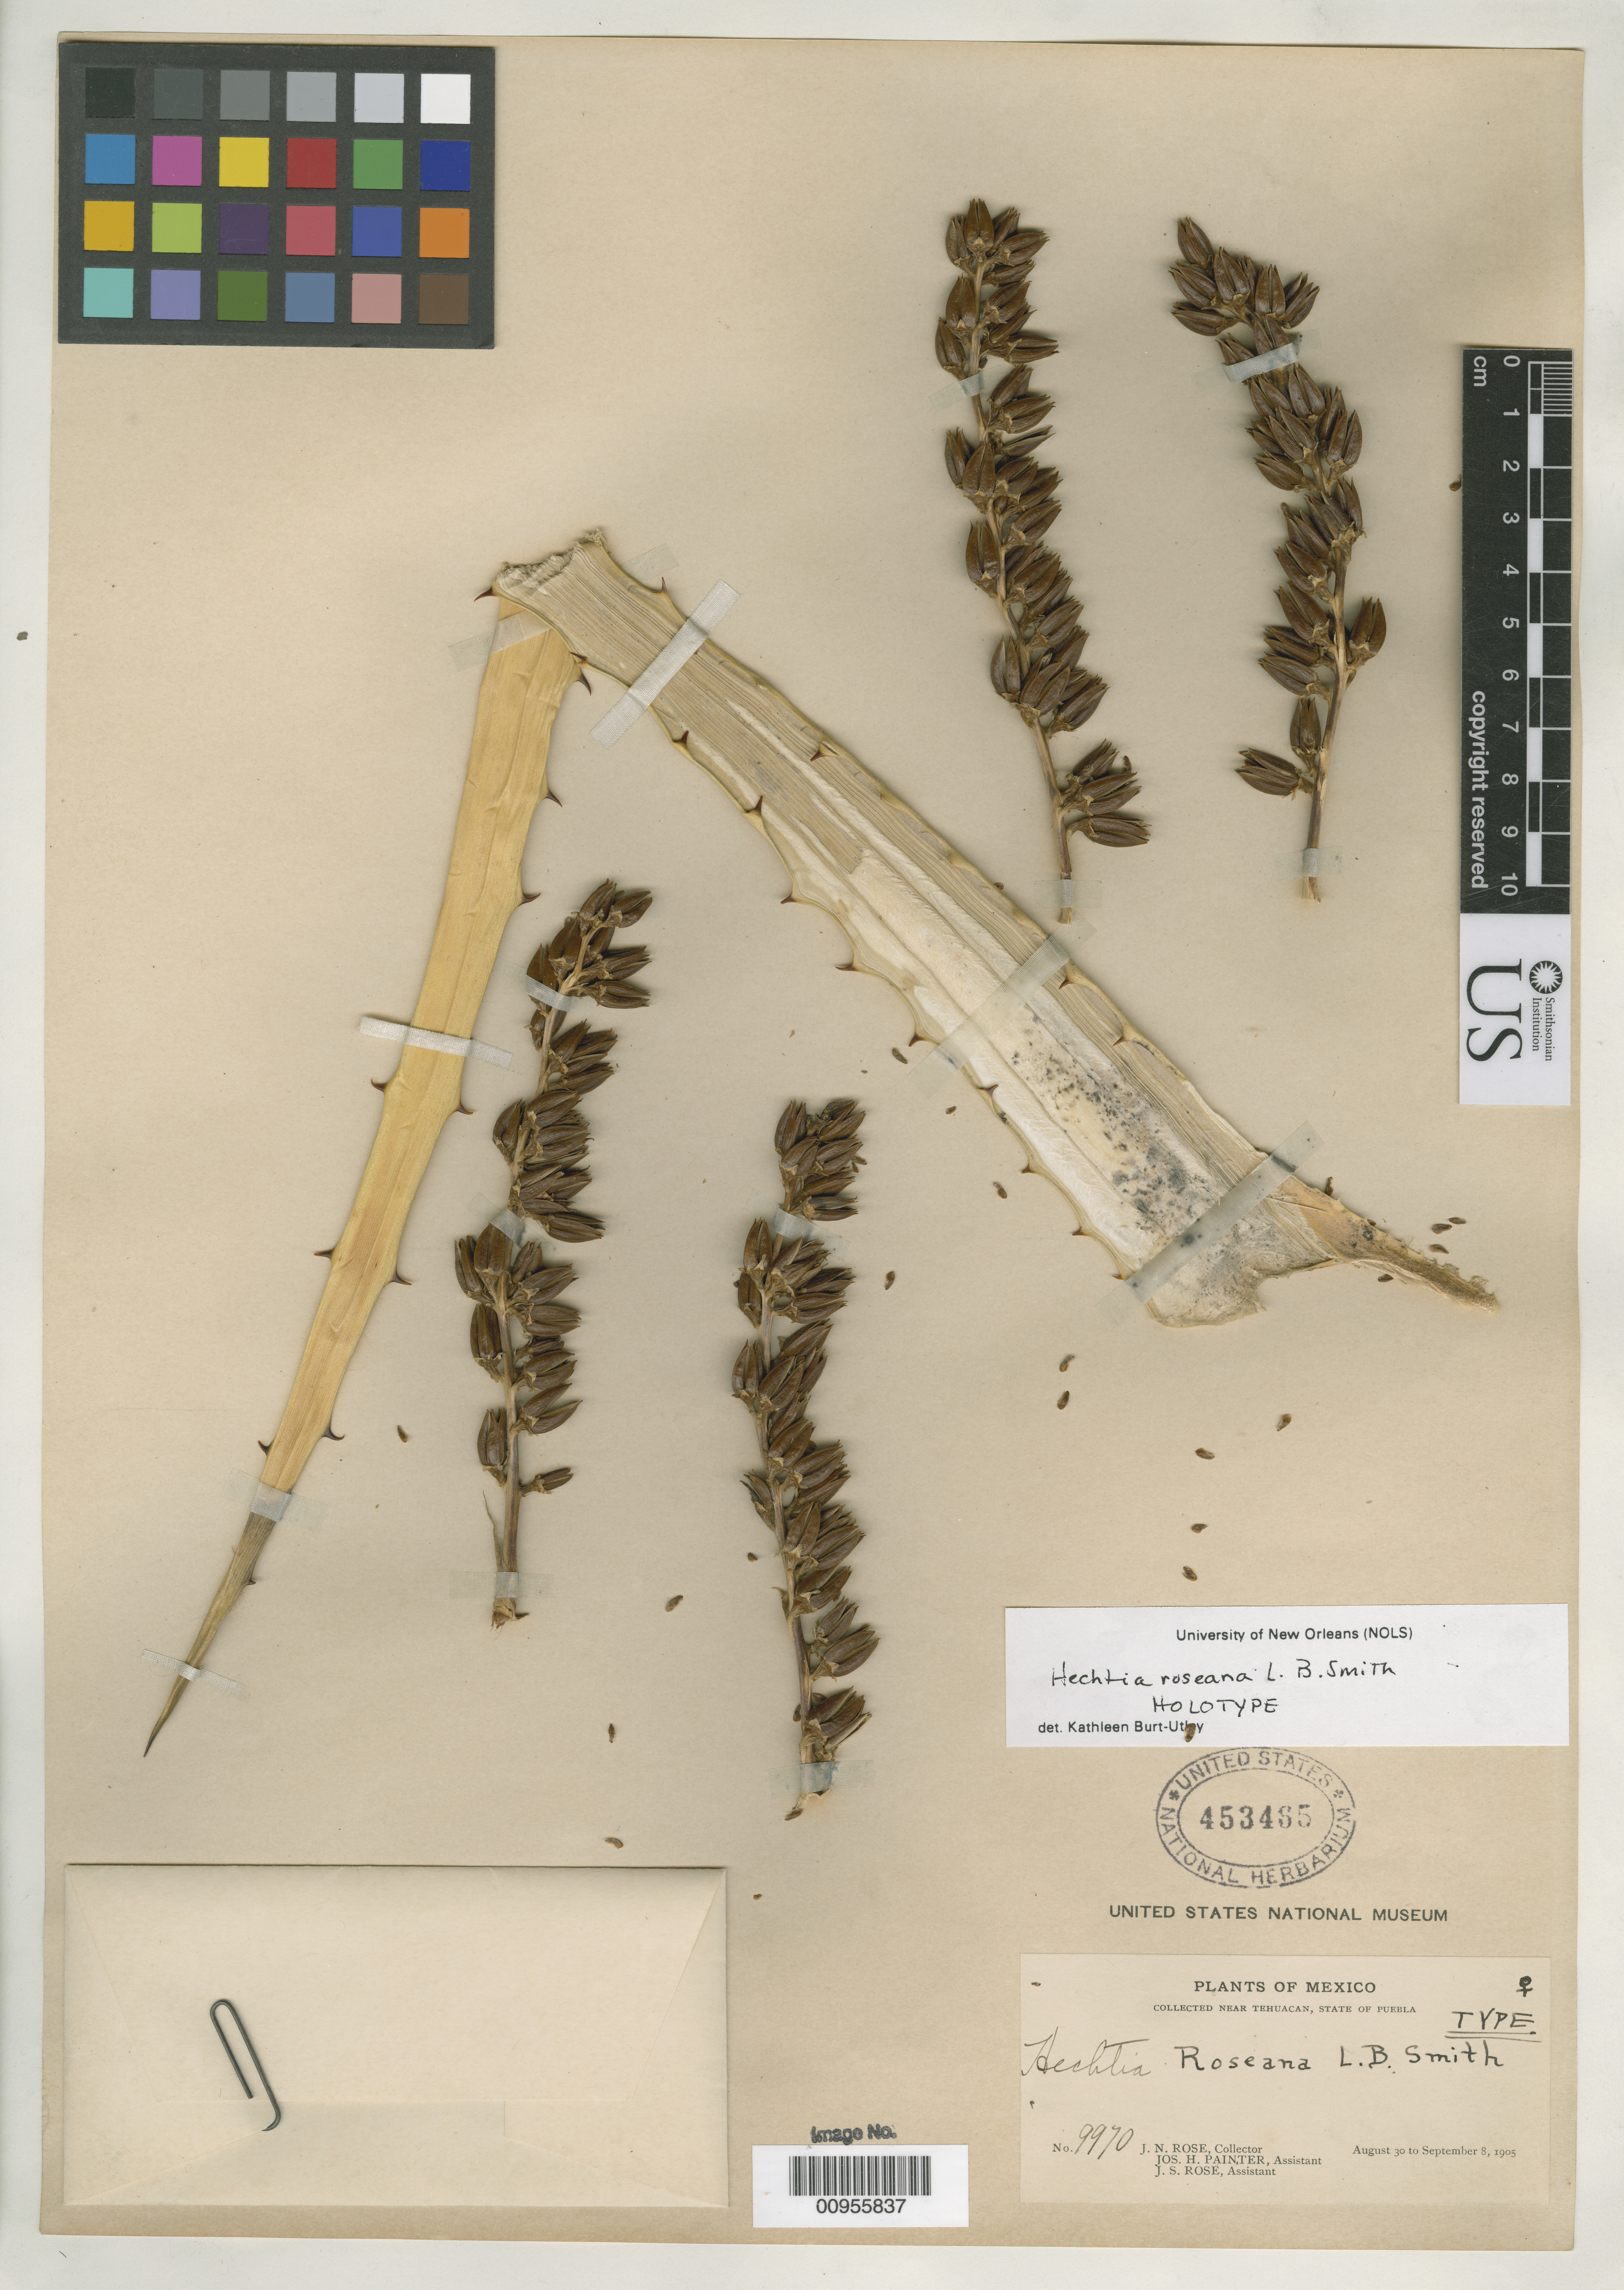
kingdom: Plantae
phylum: Tracheophyta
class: Liliopsida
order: Poales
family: Bromeliaceae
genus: Hechtia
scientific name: Hechtia roseana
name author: L.B. Sm.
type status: Holotype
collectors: J. N. Rose, J. H. Painter & J. S. Rose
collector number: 9970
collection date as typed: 1905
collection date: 1905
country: Mexico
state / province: Puebla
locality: Near Tehuacan.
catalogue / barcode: US 453465